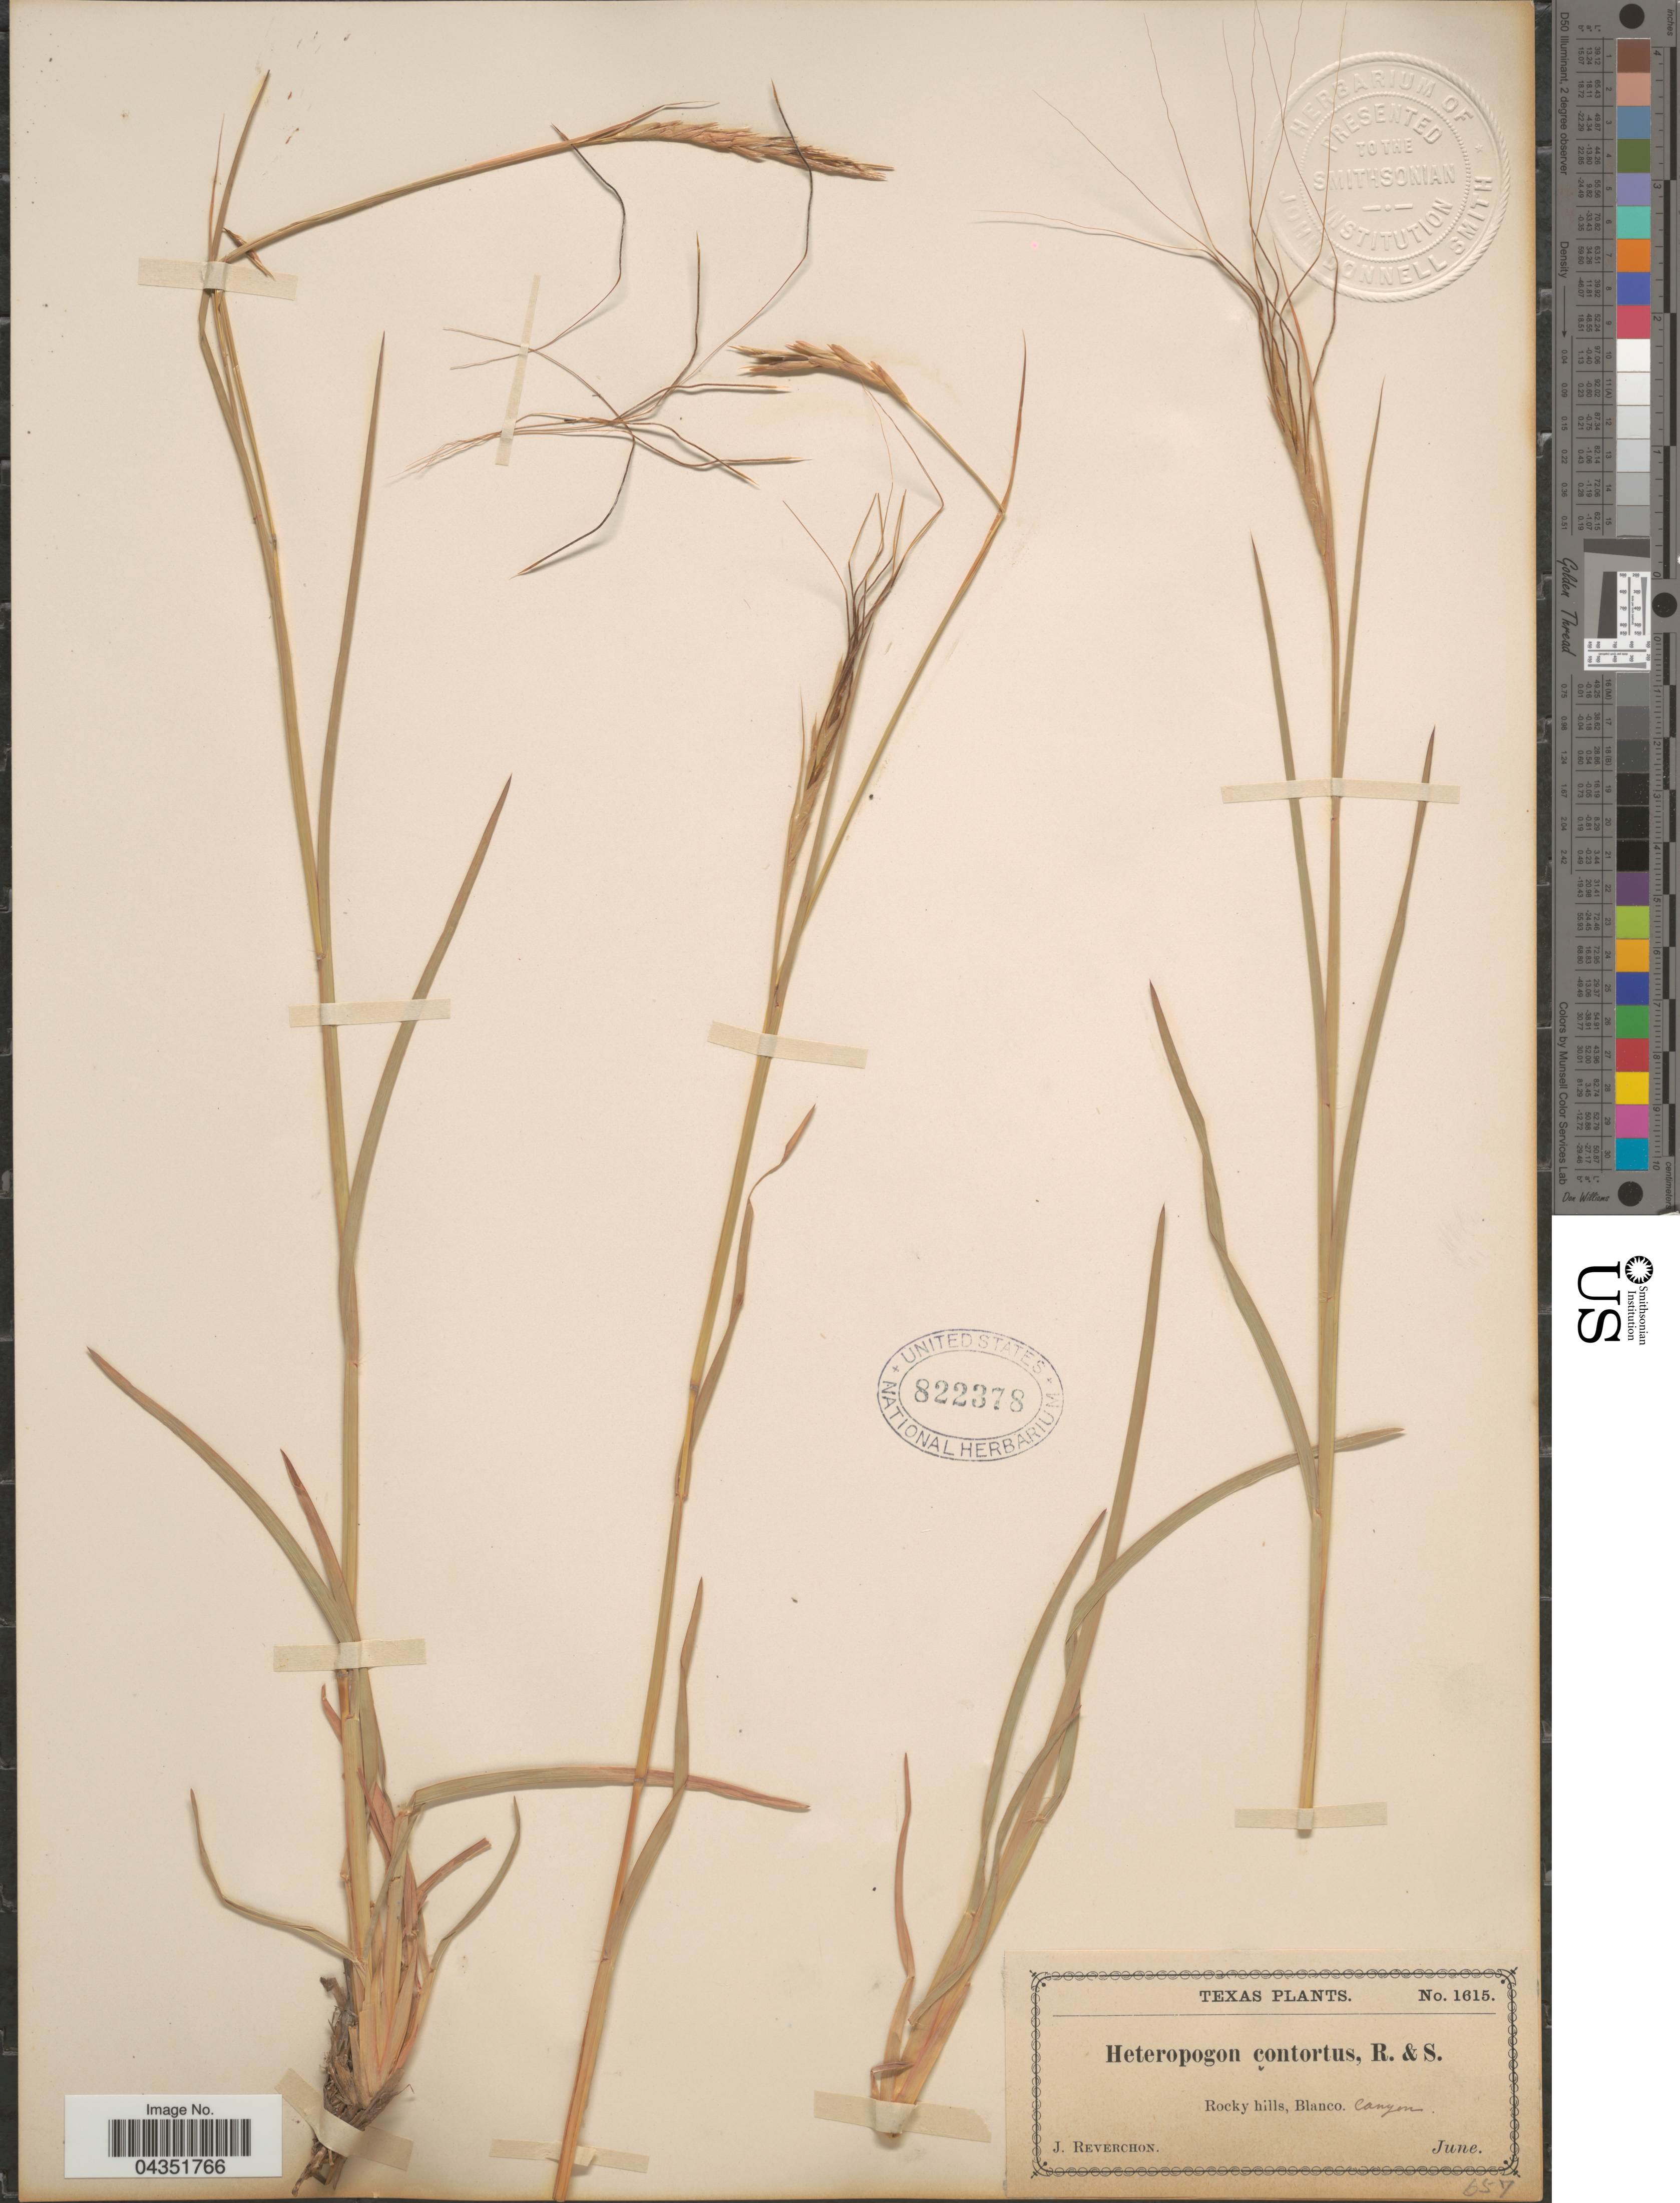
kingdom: Plantae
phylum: Tracheophyta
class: Liliopsida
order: Poales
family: Poaceae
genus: Heteropogon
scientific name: Heteropogon contortus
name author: (L.) P. Beauv. ex Roem. & Schult.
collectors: J. Reverchon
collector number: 1615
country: United States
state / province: Texas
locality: Rocky hills, Blanco. Canyon.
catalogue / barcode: US 822378